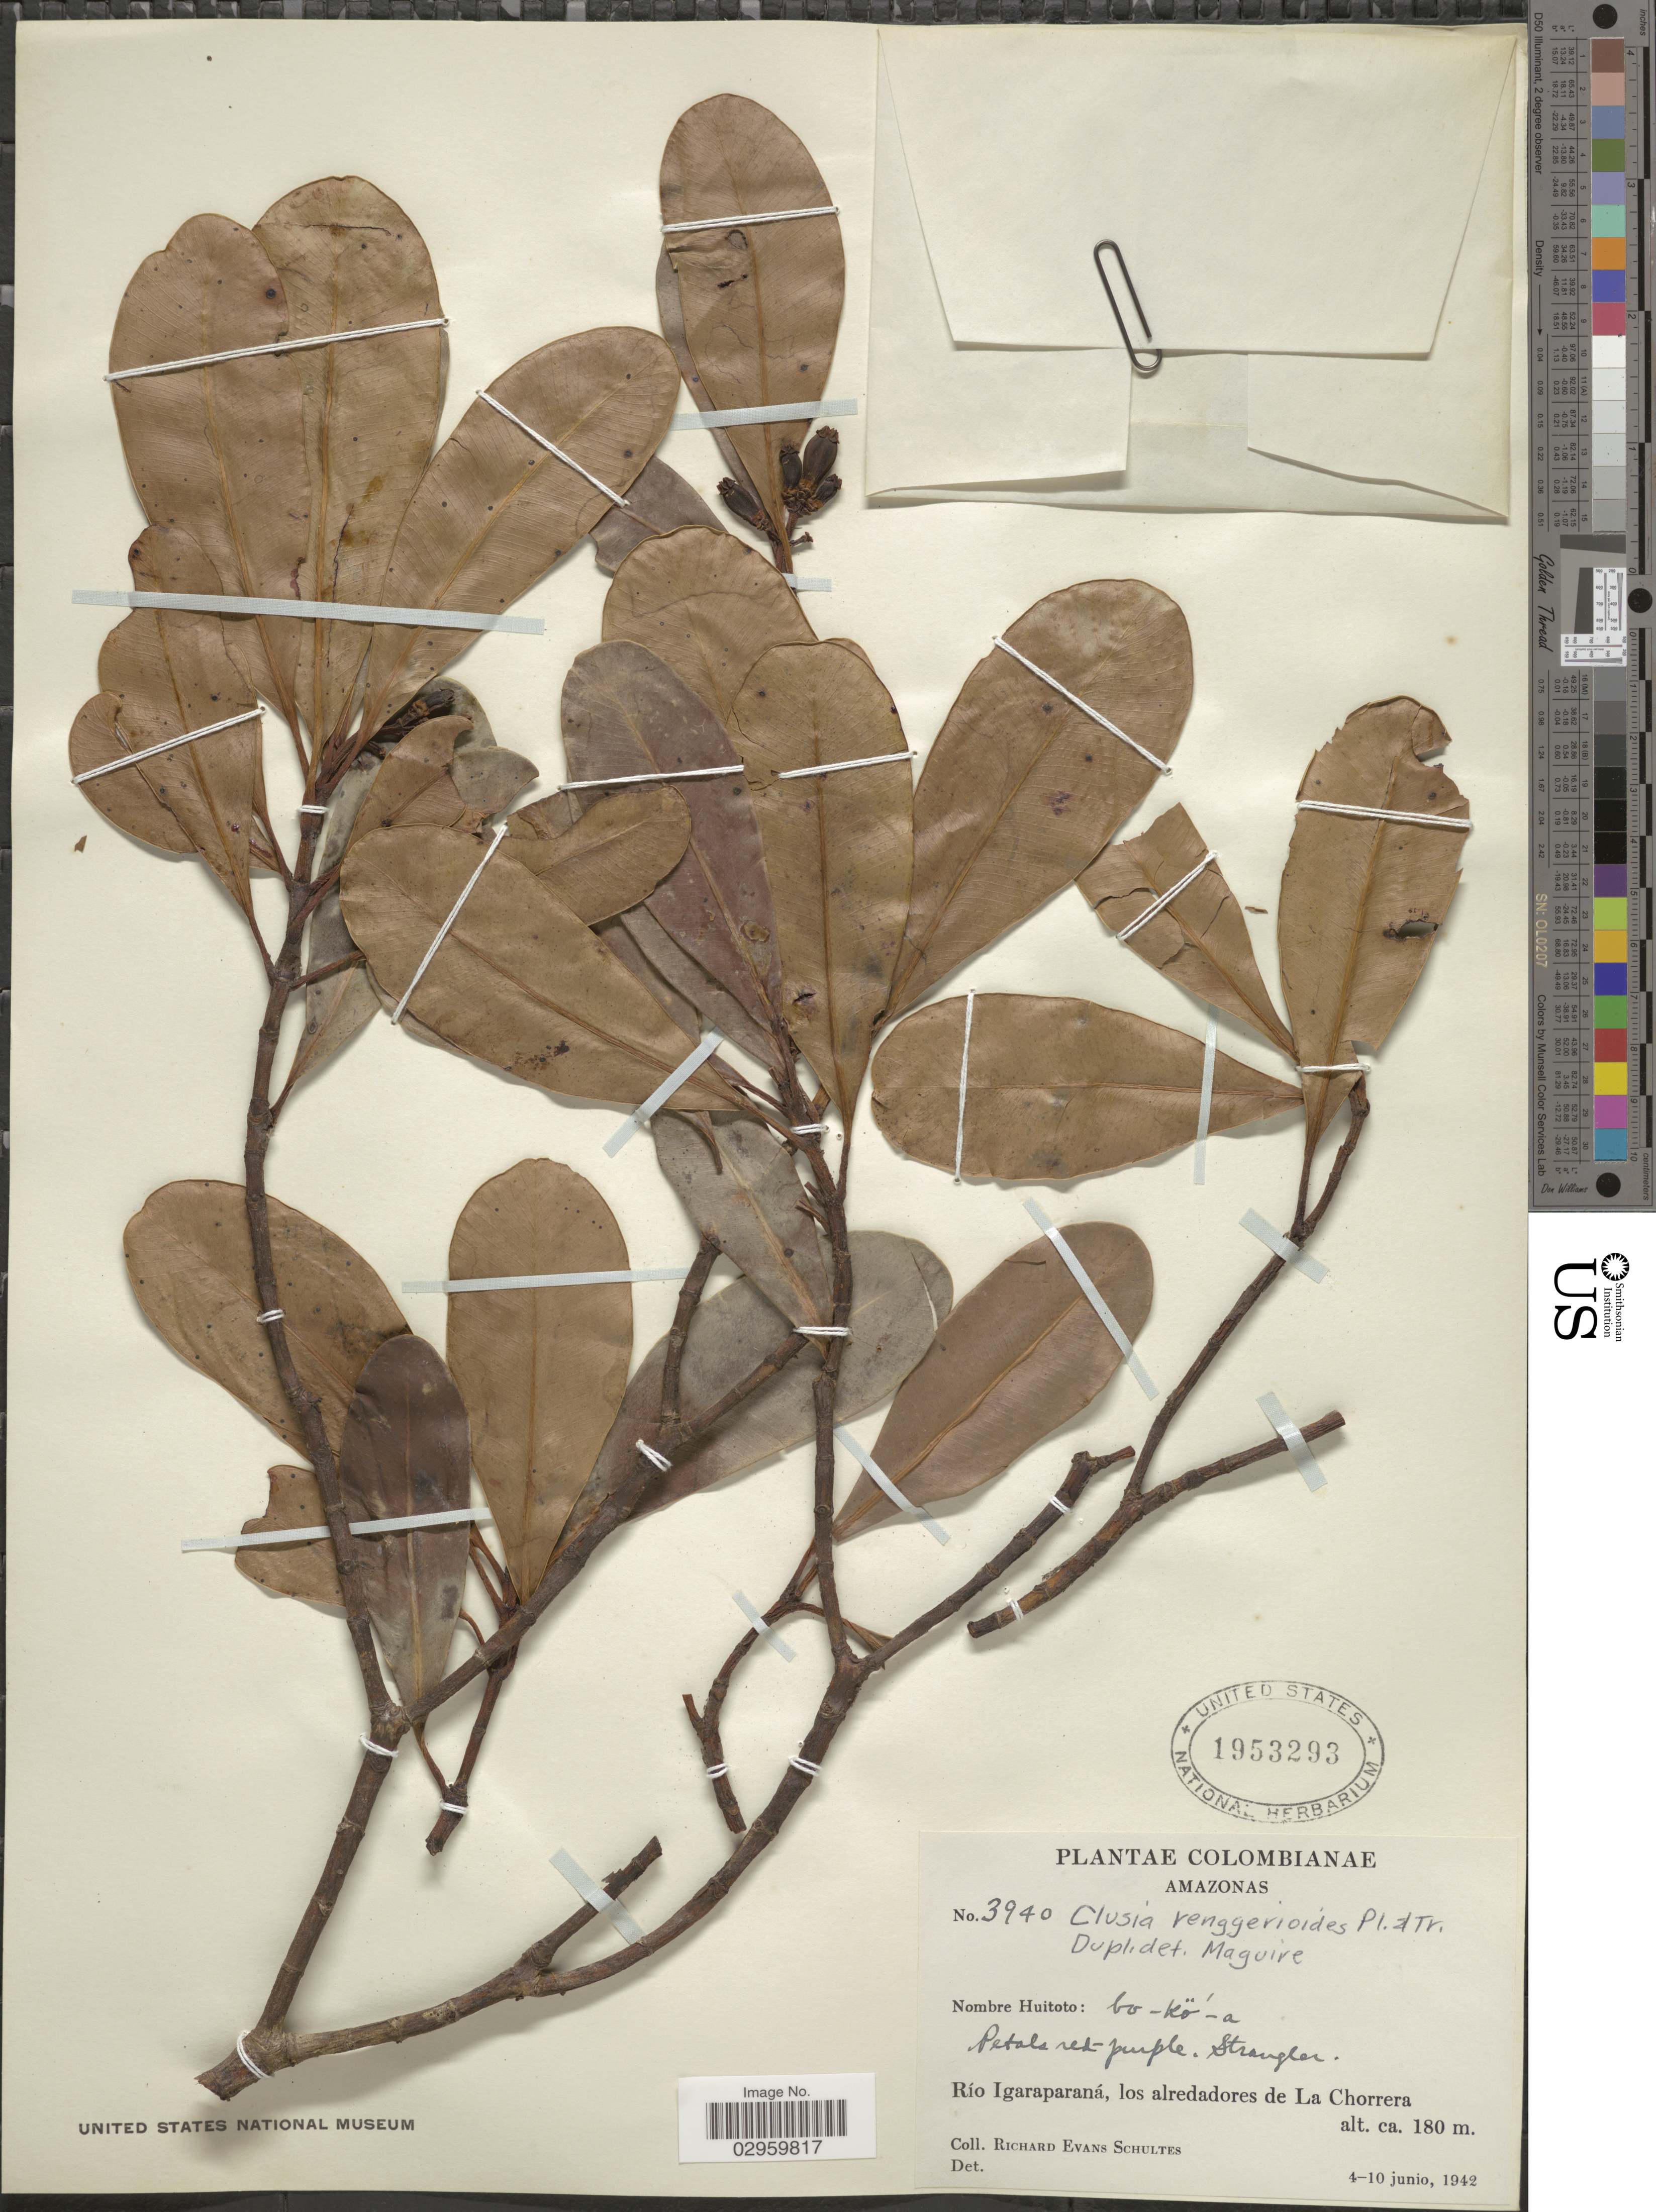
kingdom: Plantae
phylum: Tracheophyta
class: Magnoliopsida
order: Malpighiales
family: Clusiaceae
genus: Clusia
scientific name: Clusia renggerioides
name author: Planch. & Triana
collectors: R. E. Schultes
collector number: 3940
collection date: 1942-06-04/1942-06-10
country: Colombia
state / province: Amazônas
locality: Río Igaraparaná, los alredadores de La Chorrera.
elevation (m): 180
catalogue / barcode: US 1953293